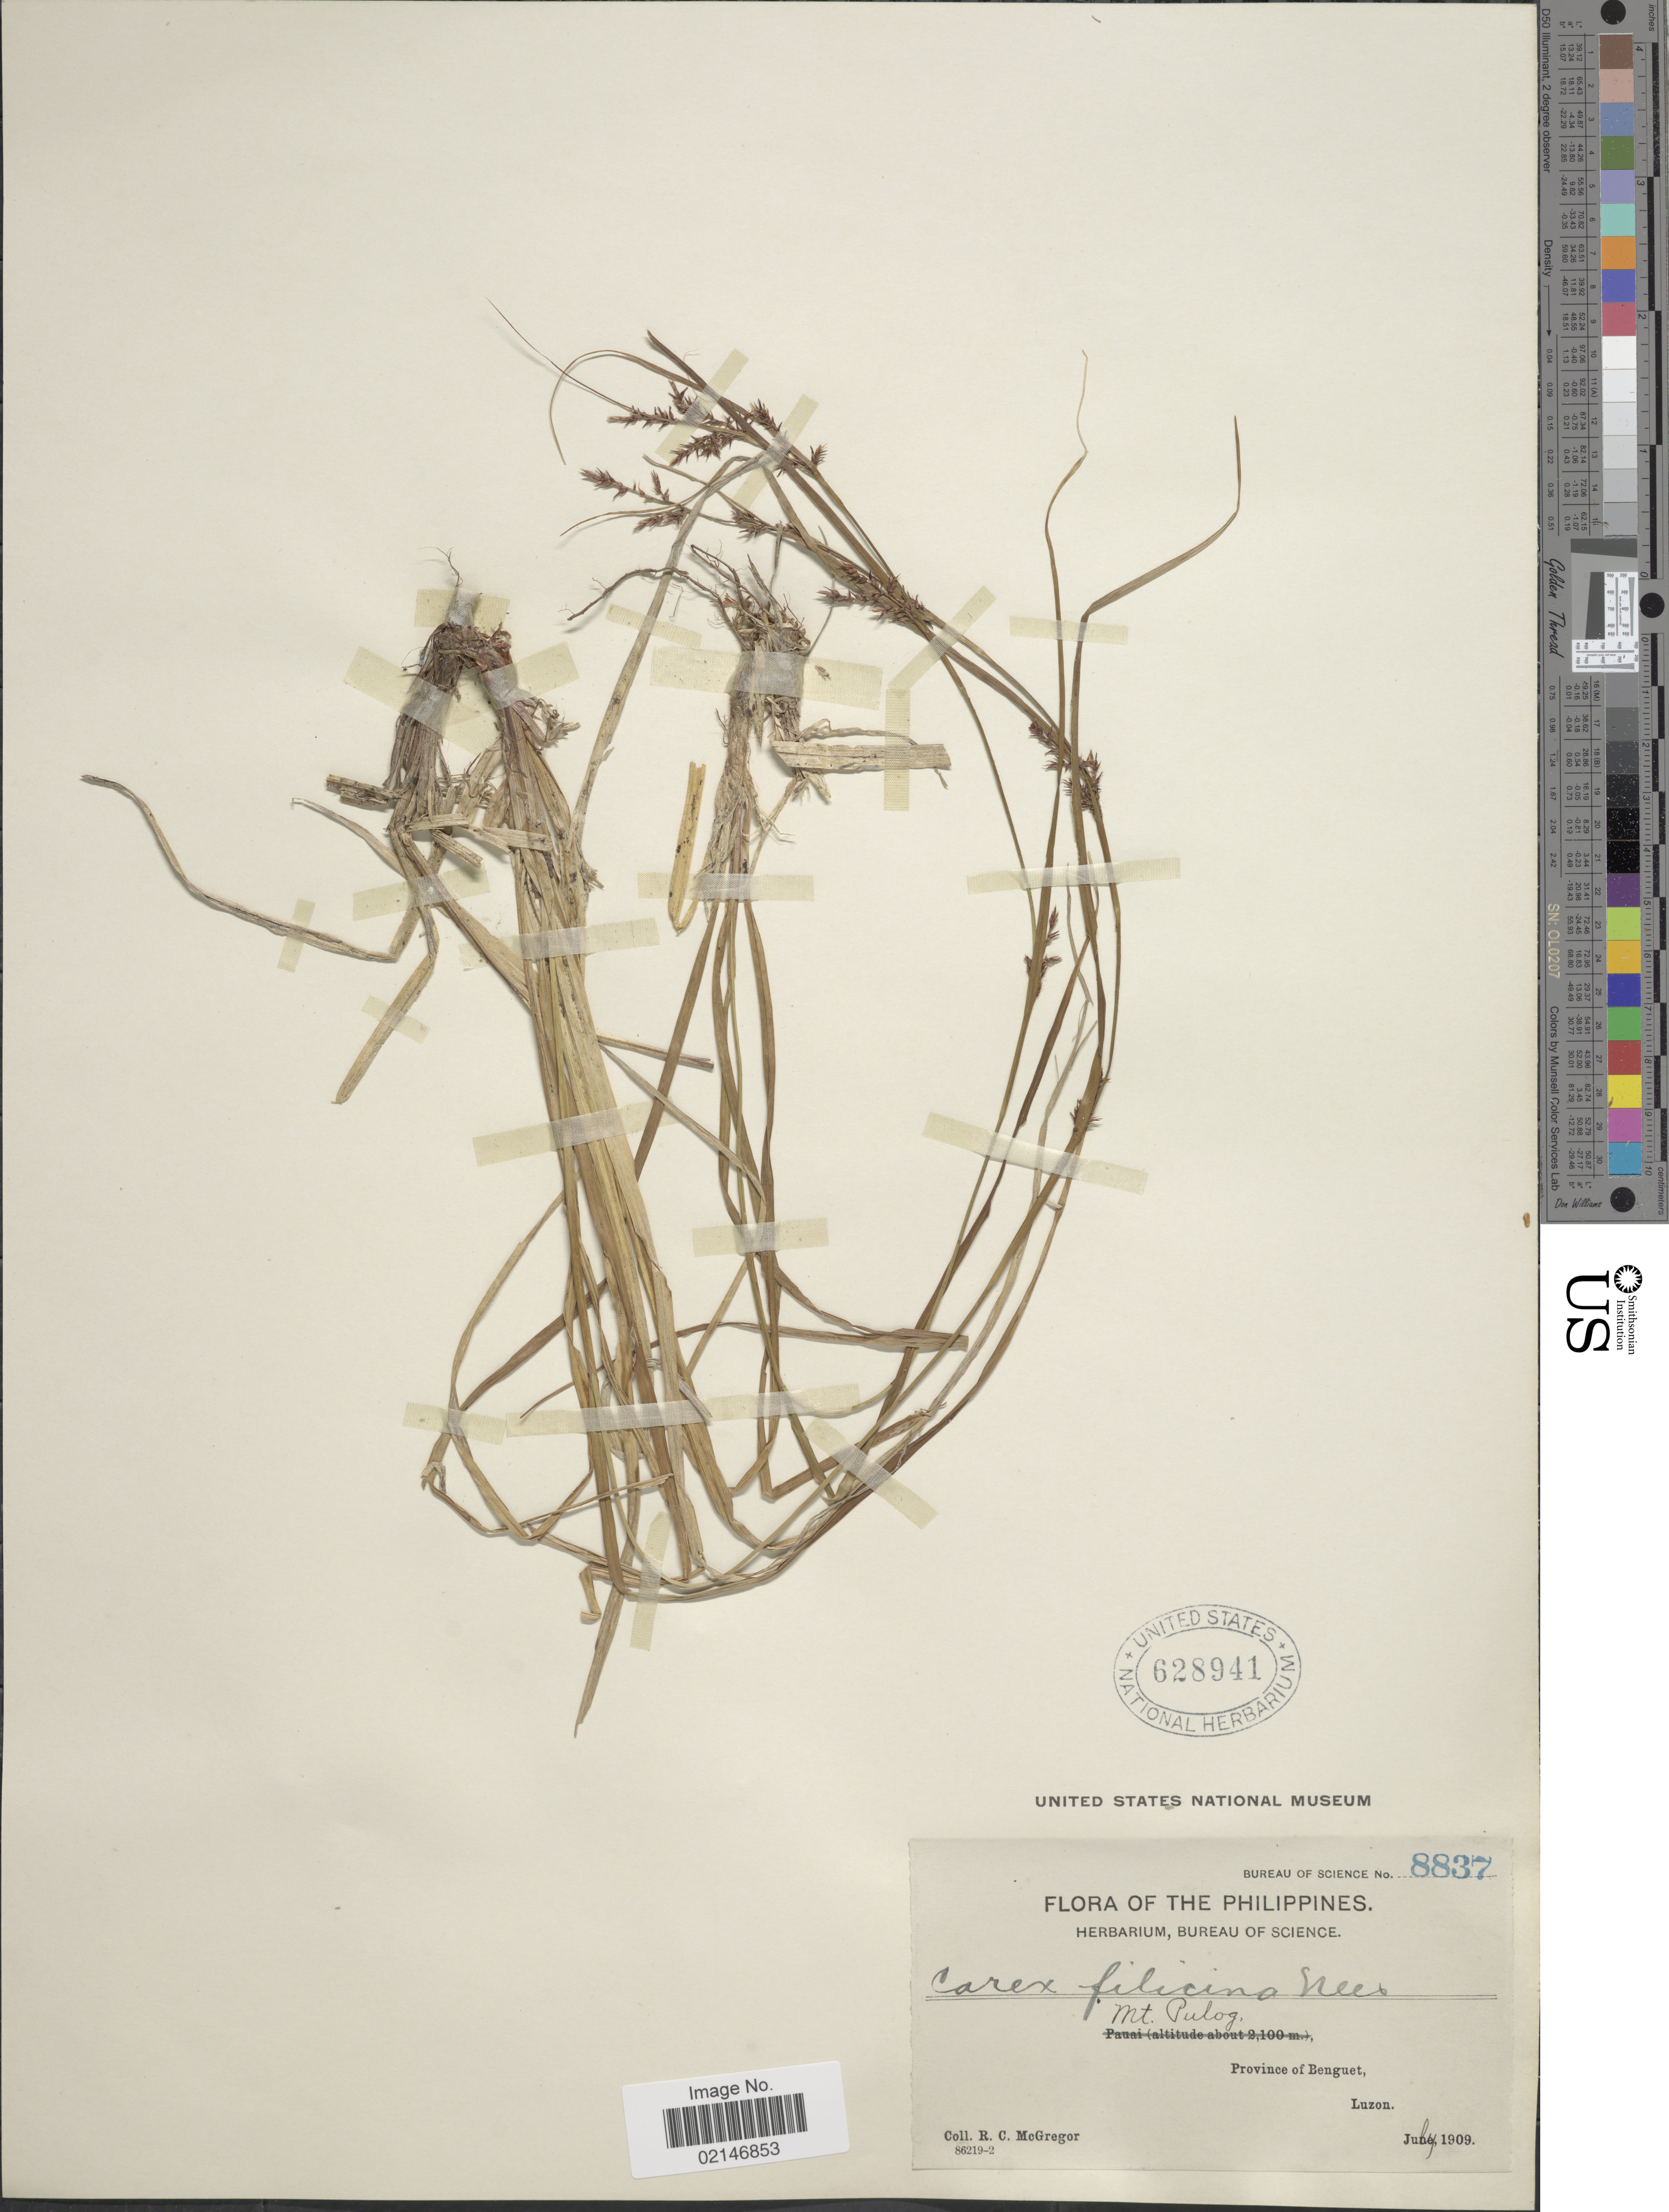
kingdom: Plantae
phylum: Tracheophyta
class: Liliopsida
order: Poales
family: Cyperaceae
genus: Carex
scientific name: Carex filicina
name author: Nees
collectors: R. C. McGregor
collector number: Bureau Of Science 8837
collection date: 1909-07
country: Philippines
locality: Mt. Pulog, Province of Benguet, Luzon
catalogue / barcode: US 628941